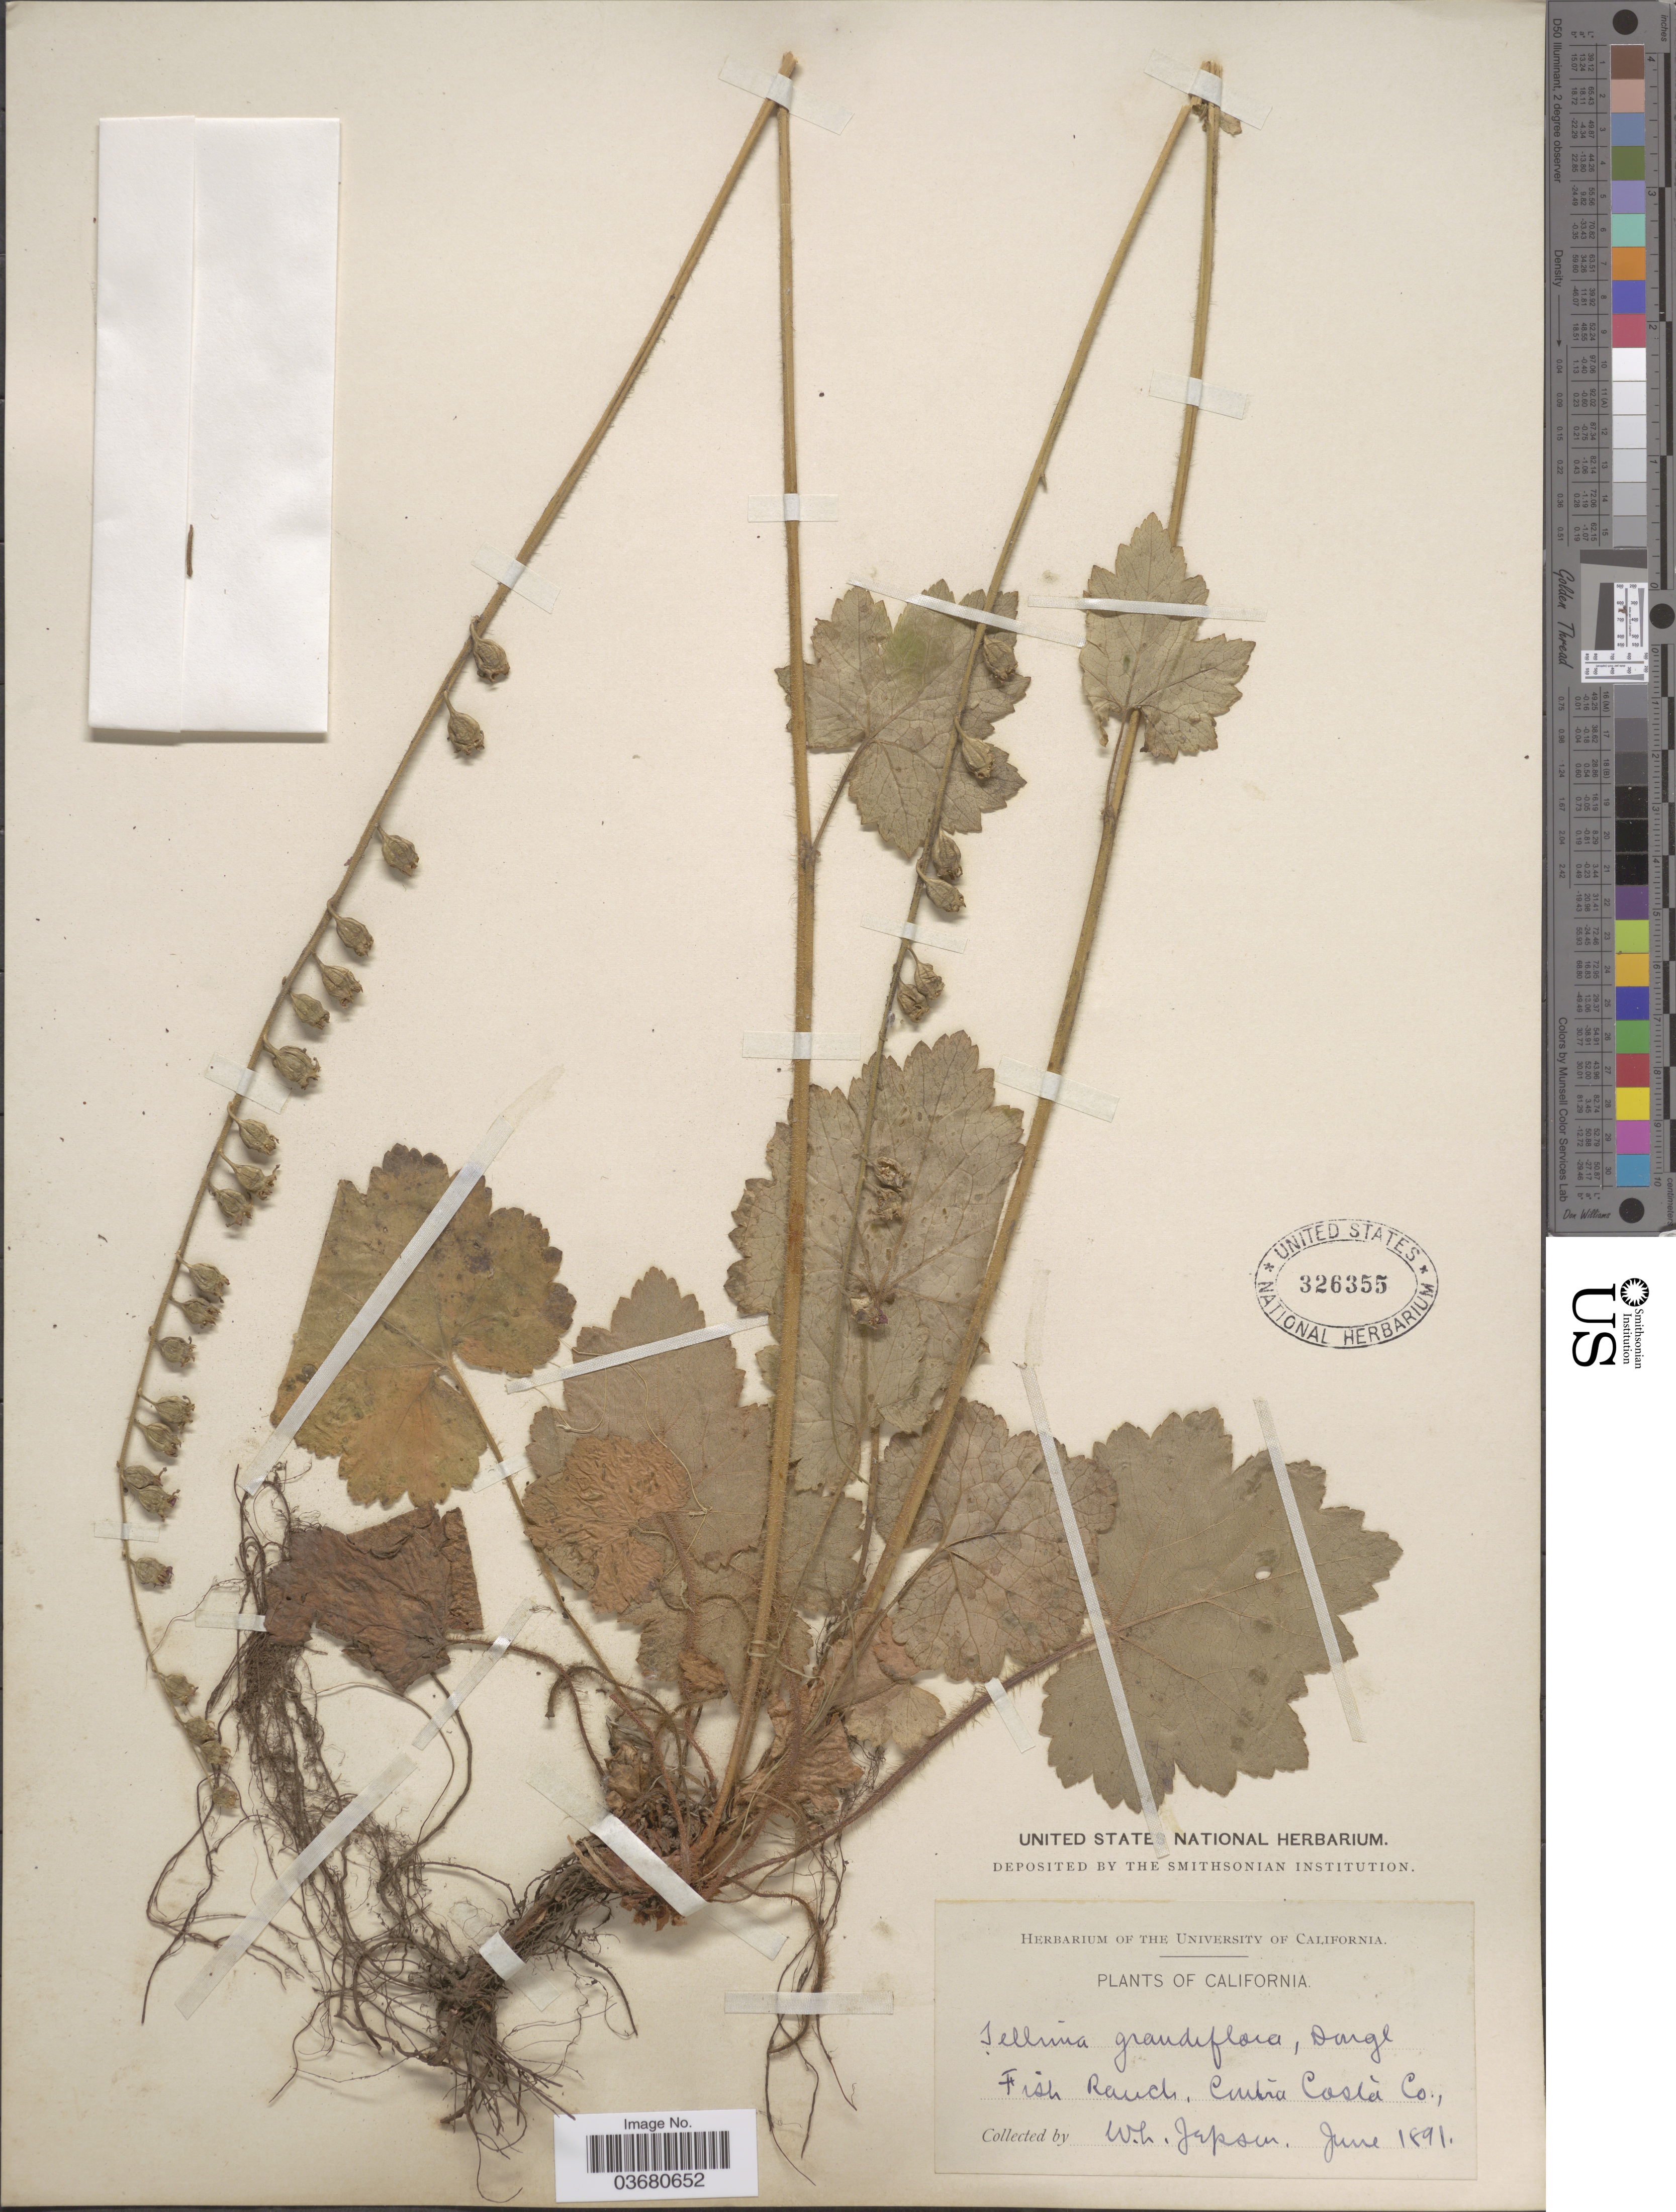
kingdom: Plantae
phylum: Tracheophyta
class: Magnoliopsida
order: Saxifragales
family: Saxifragaceae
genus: Tellima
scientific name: Tellima grandiflora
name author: (Pursh) Douglas ex Lindl.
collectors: W. L. Jepson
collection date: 1891-06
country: United States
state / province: California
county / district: Contra Costa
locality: Fish Ranch, Contra Costa Co.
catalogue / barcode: US 326355